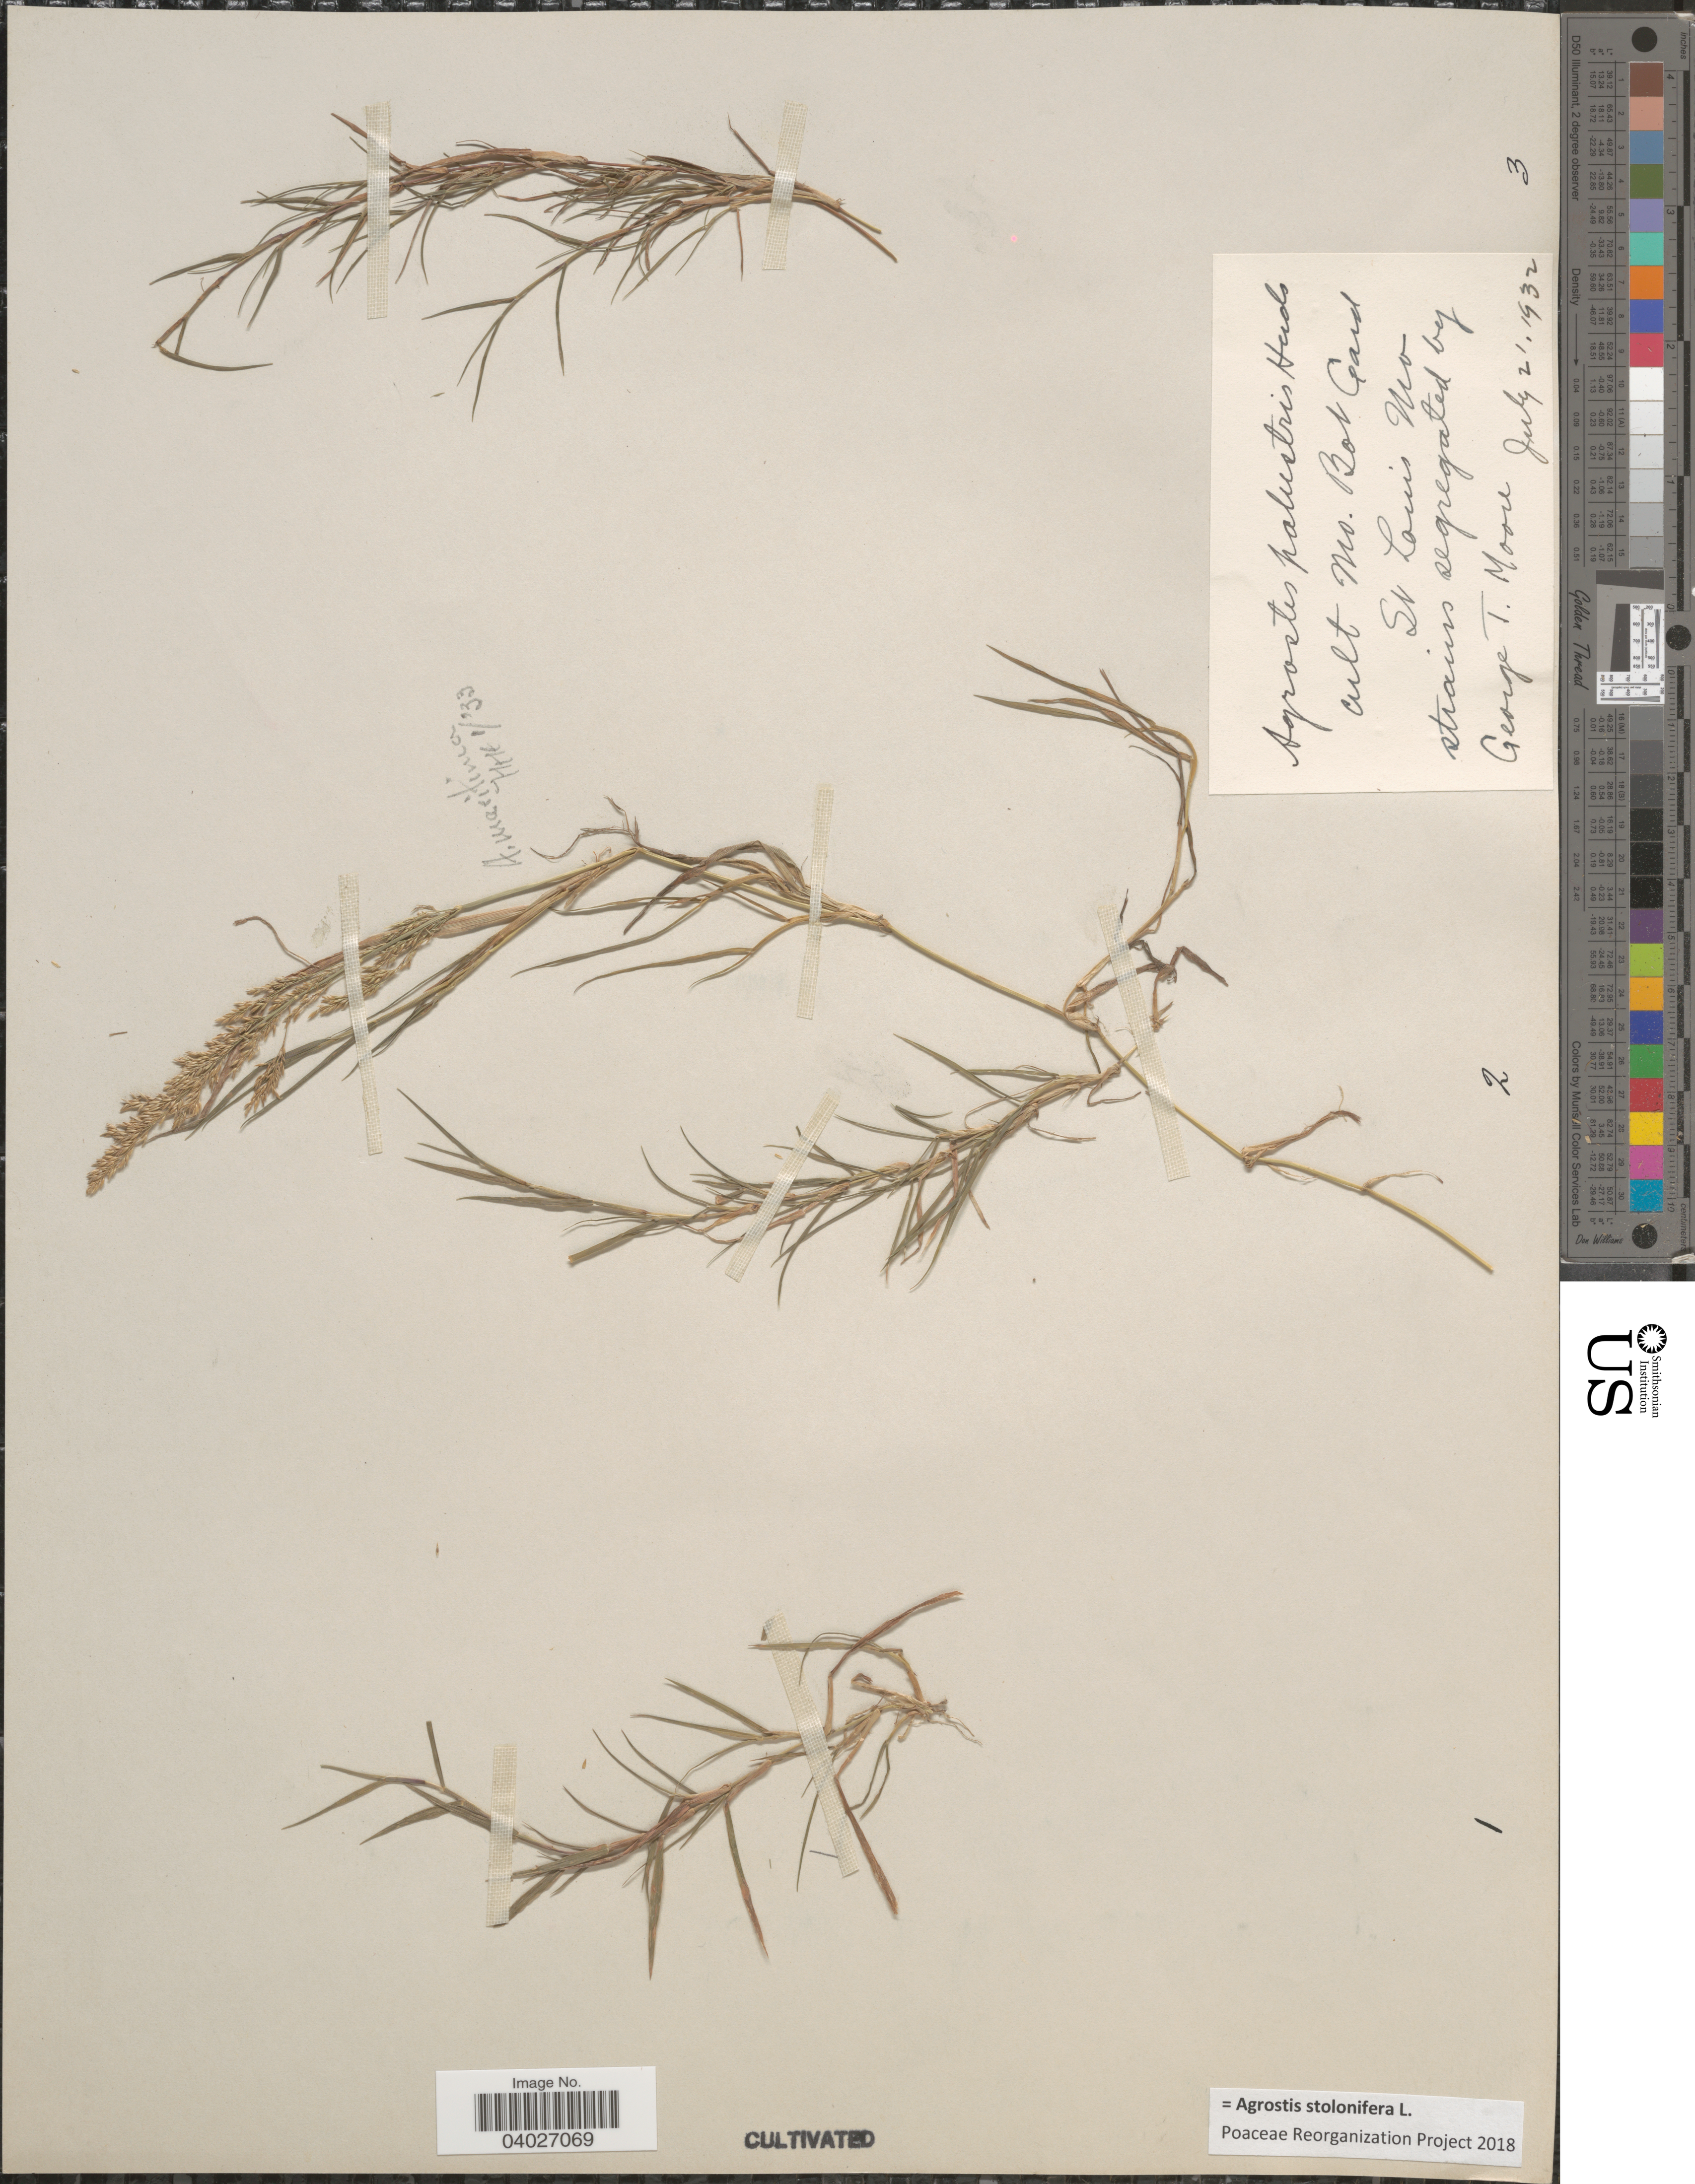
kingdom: Plantae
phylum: Tracheophyta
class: Liliopsida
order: Poales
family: Poaceae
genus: Agrostis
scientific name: Agrostis stolonifera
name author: L.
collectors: G. T. Moore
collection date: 1932-07-21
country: United States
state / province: Missouri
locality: Mo. Bot Gard. St Louis.